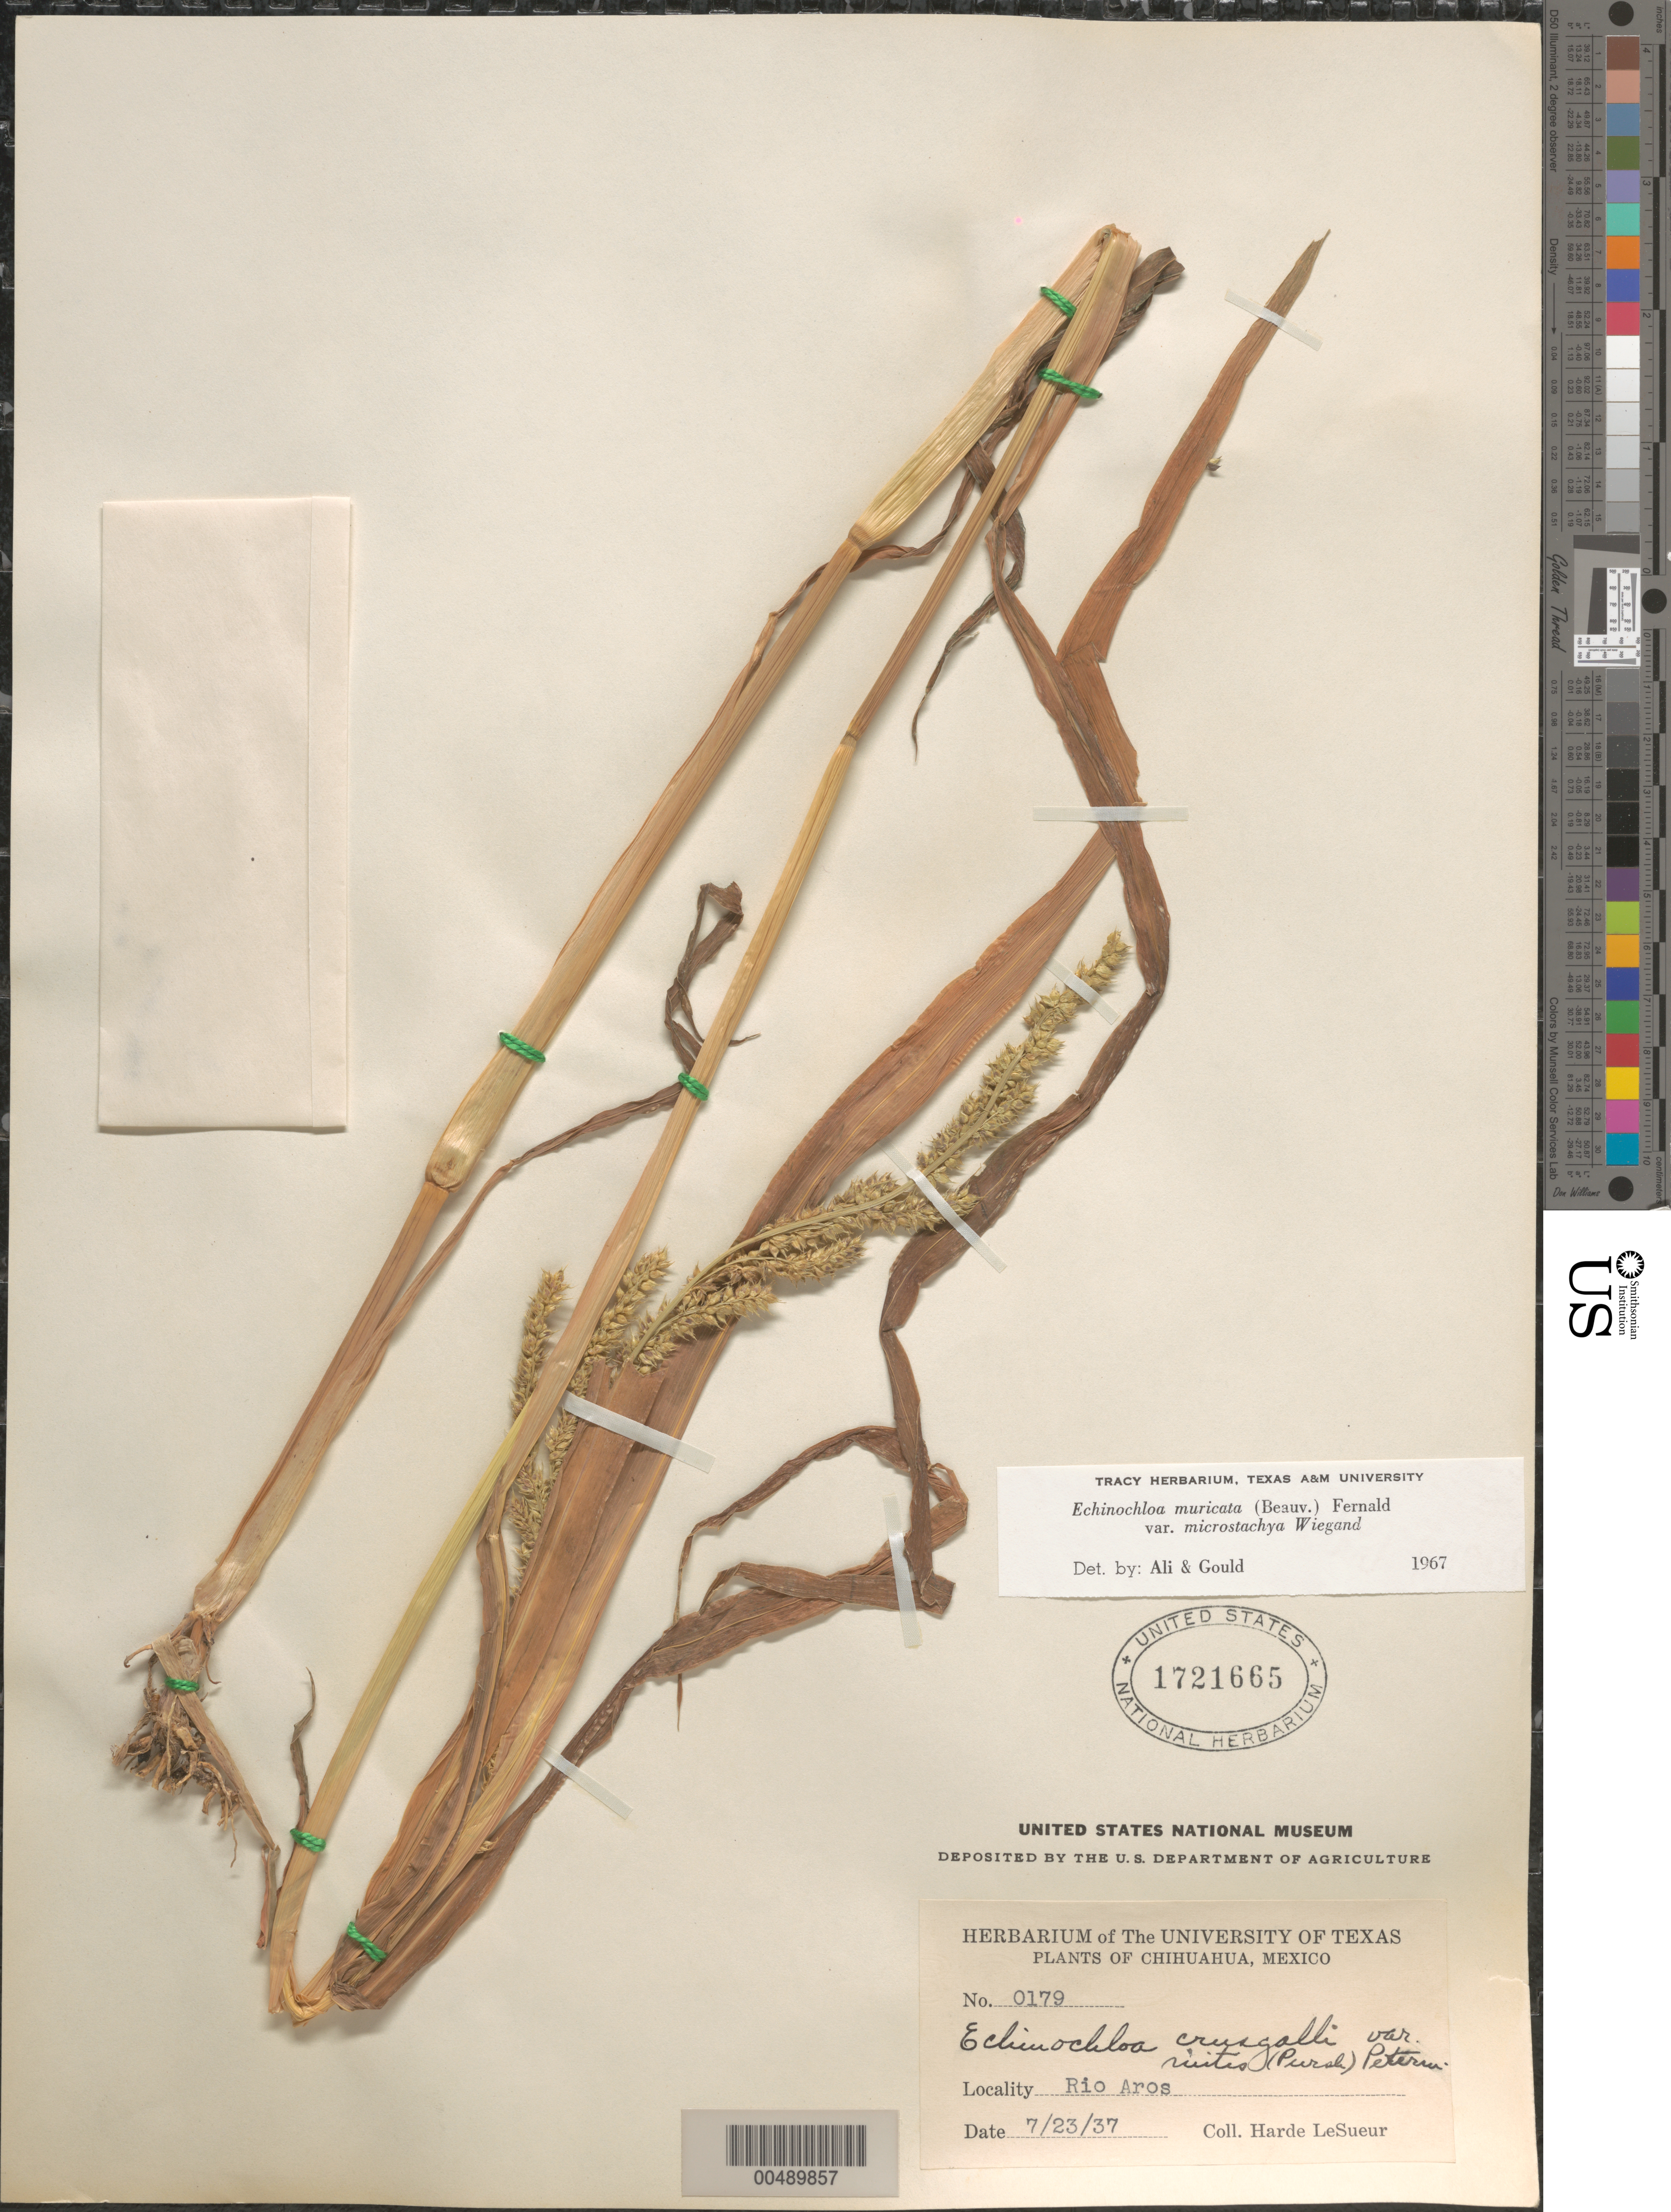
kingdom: Plantae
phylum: Tracheophyta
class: Liliopsida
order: Poales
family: Poaceae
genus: Echinochloa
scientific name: Echinochloa muricata var. microstachya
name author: Wiegand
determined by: Ali, M. A.; Gould, F. W.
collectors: D. H. LeSueur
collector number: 0179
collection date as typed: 23 Jul 1937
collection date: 1937-07-23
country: Mexico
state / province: Chihuahua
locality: Rio Aros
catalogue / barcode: US 1721665